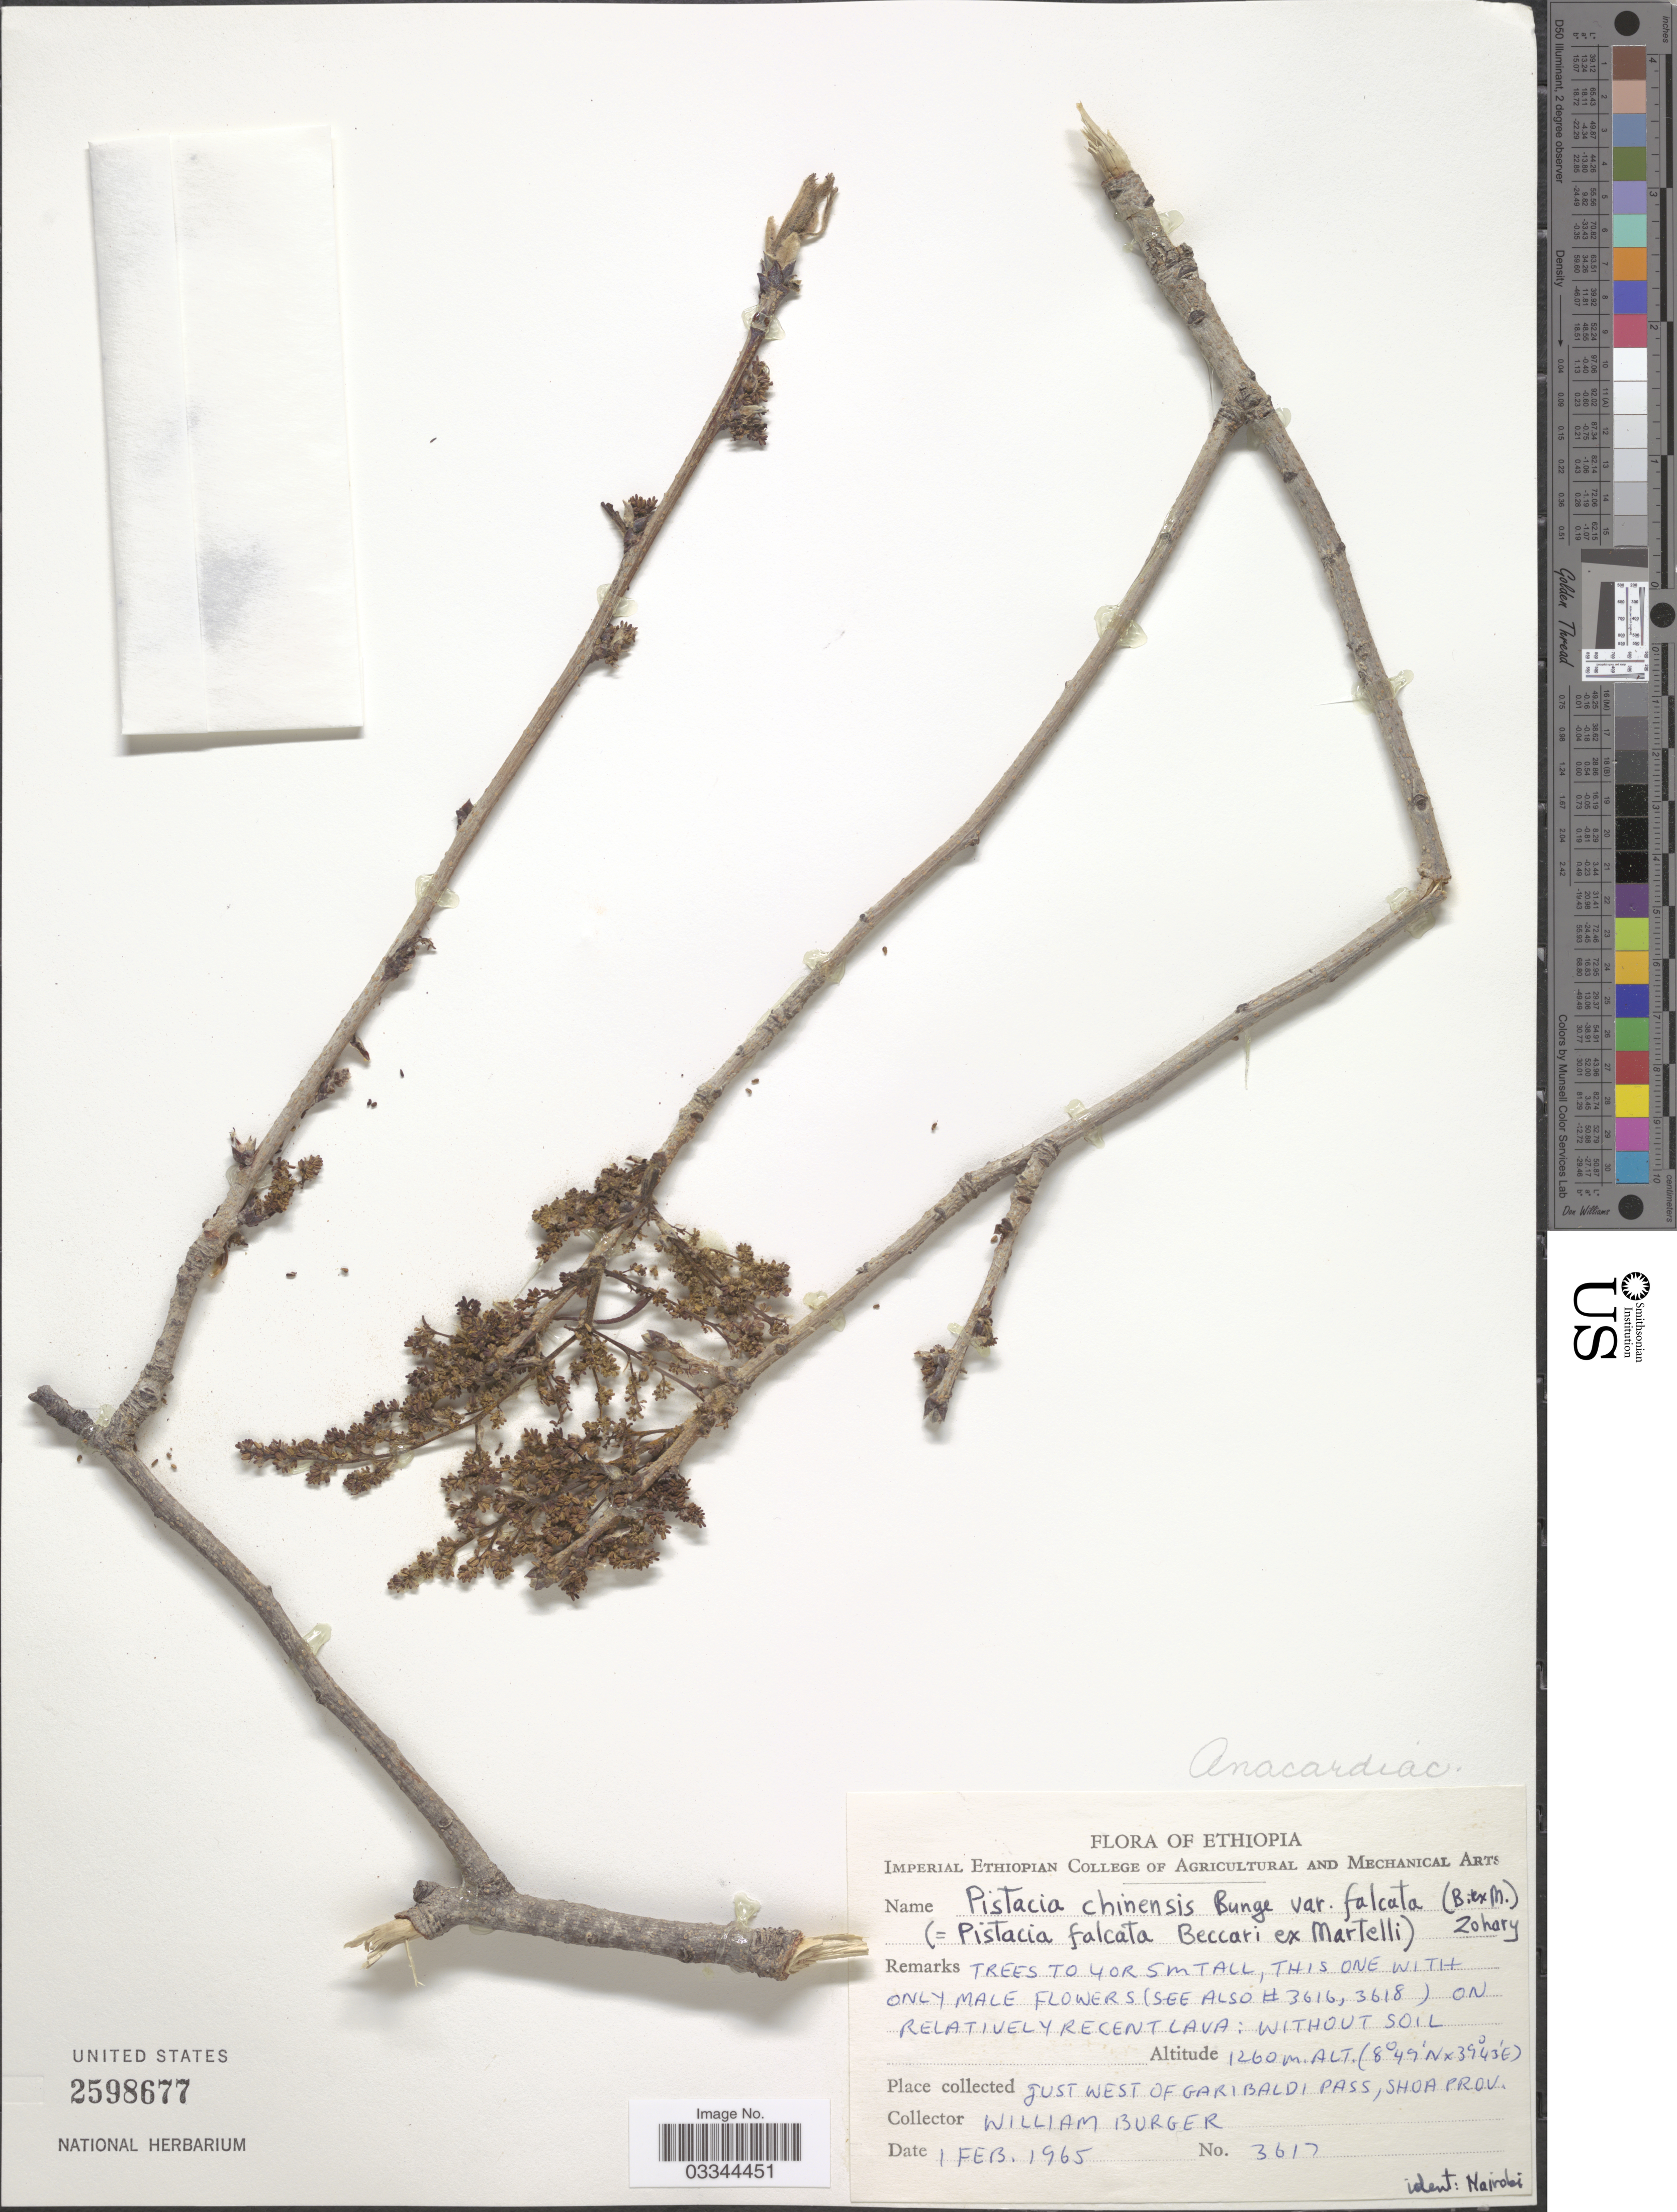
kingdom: Plantae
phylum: Tracheophyta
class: Magnoliopsida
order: Sapindales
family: Anacardiaceae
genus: Pistacia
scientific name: Pistacia falcata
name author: Becc. ex Martelli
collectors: W. Burger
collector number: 3617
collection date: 1965-02-01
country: Ethiopia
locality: Just west of Garibaldi Pass, Shoa Prov.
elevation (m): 1260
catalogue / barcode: US 2598677